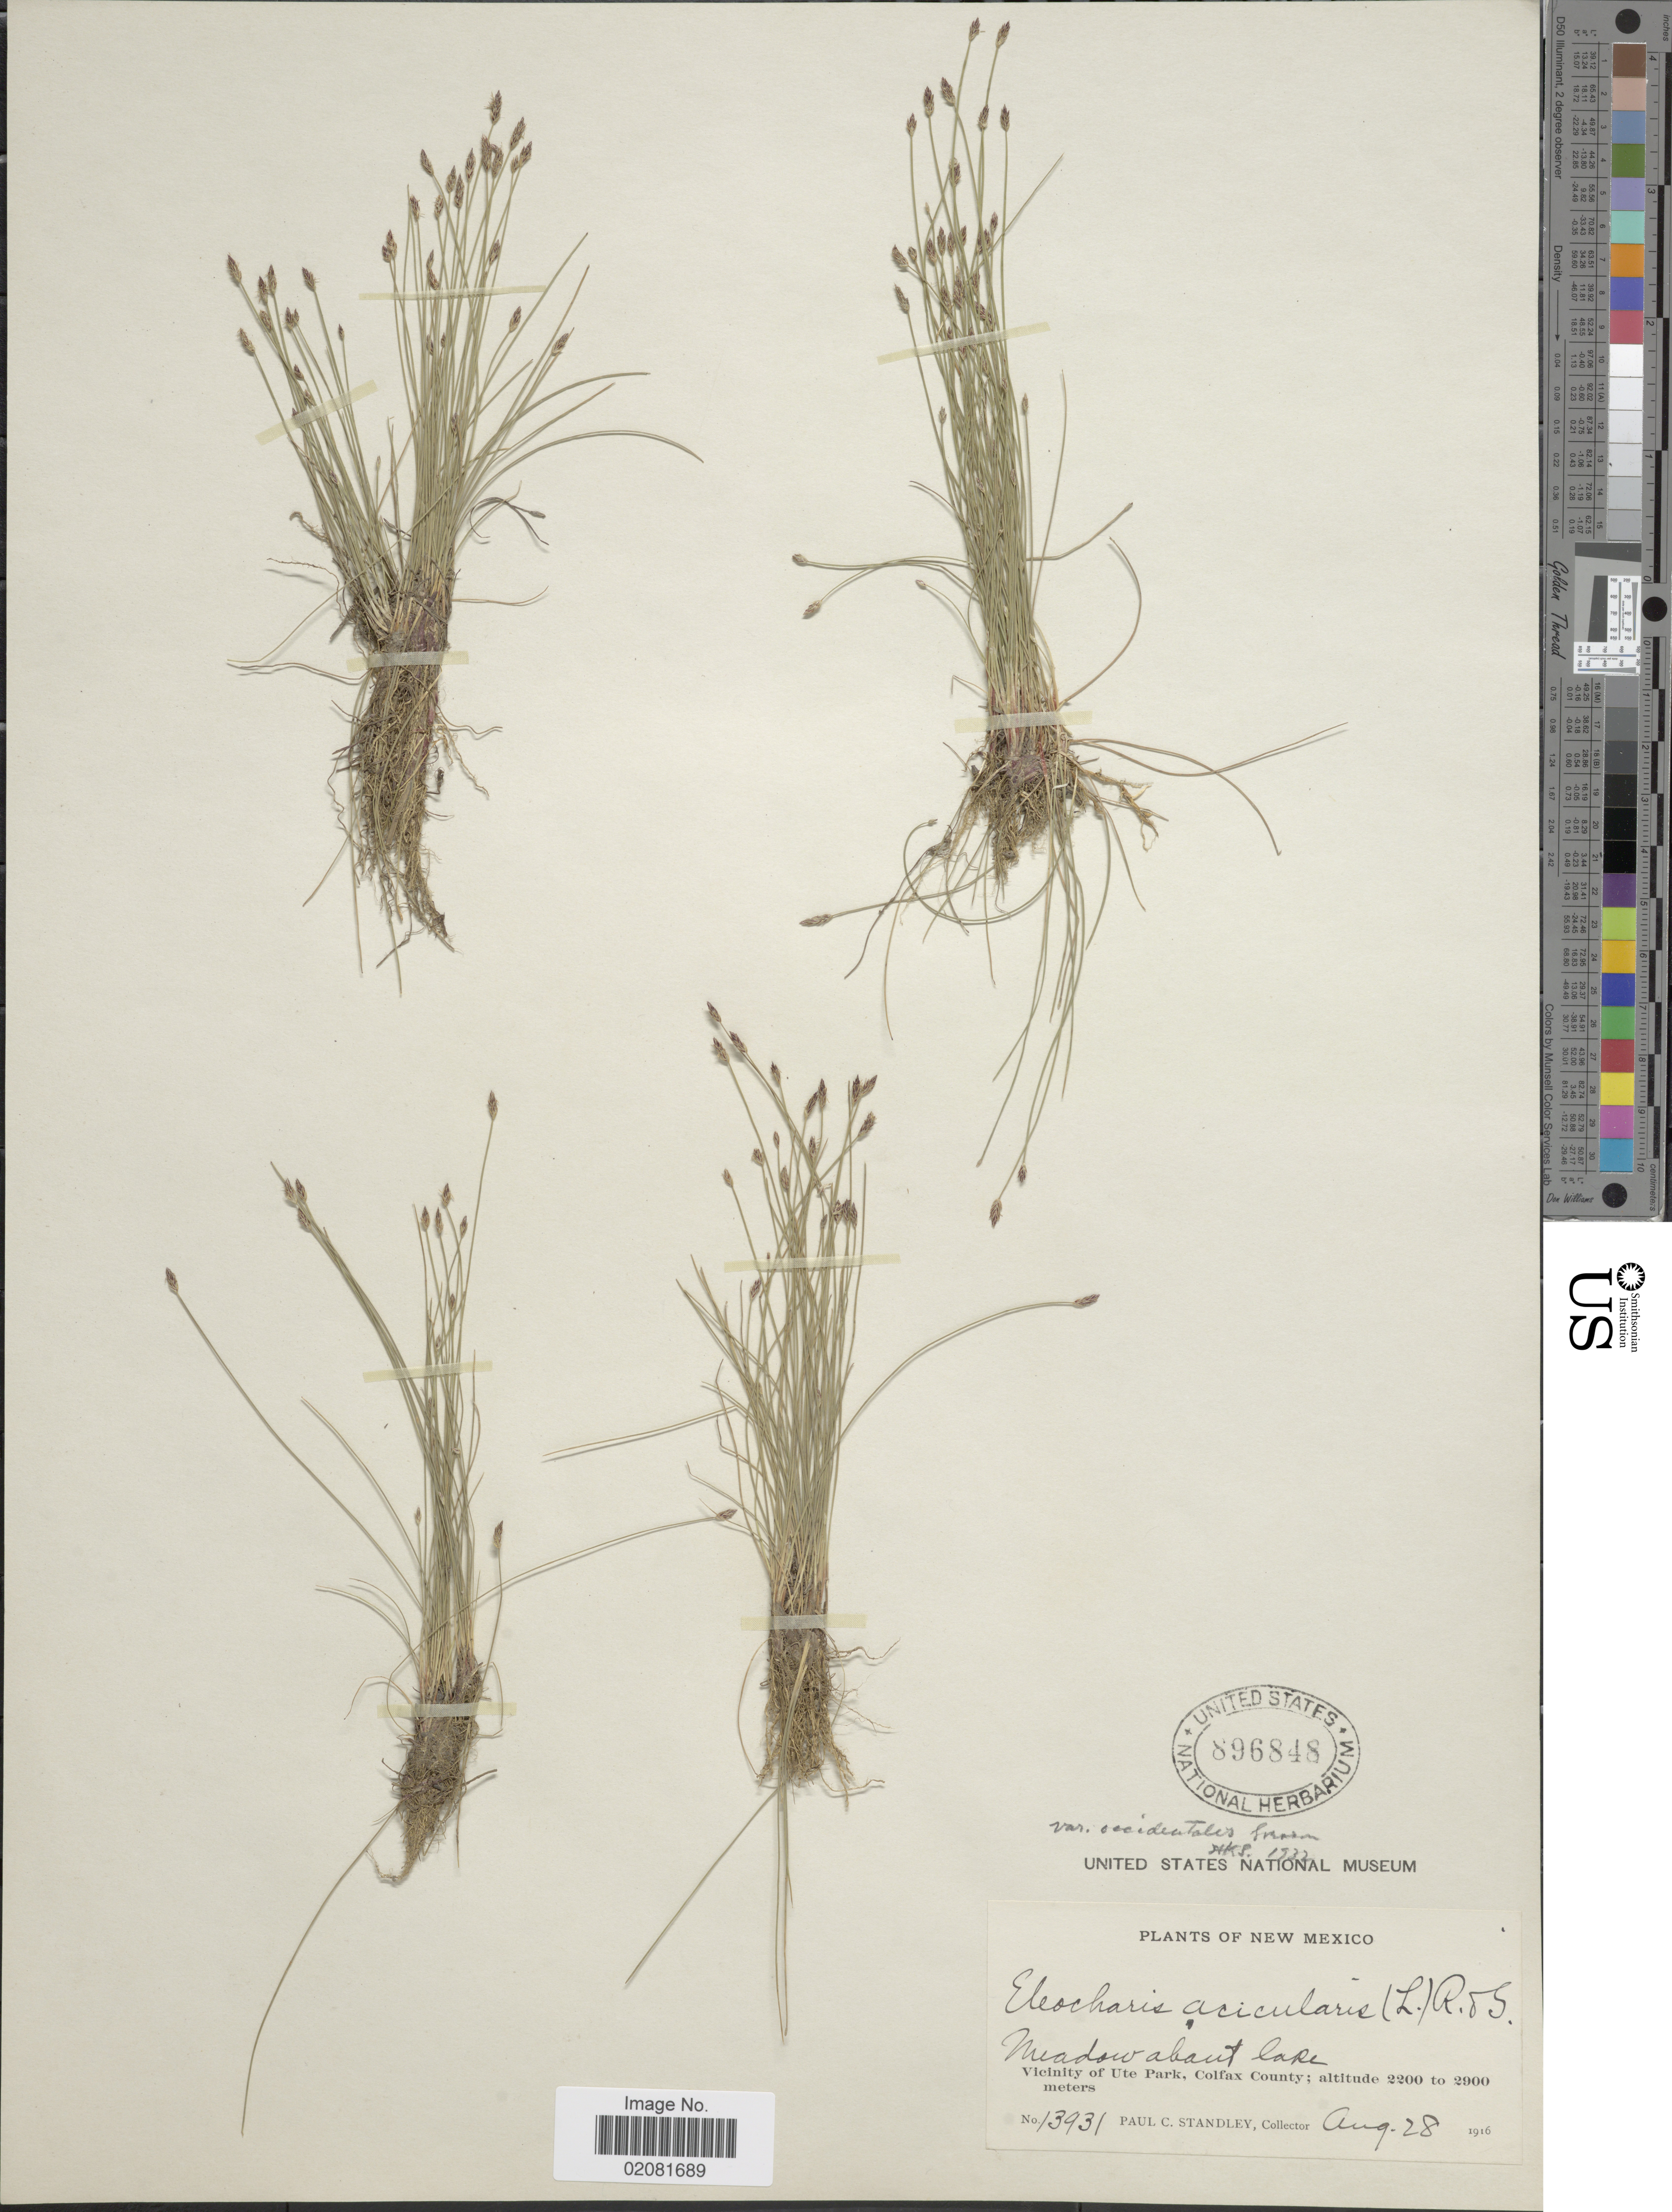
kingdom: Plantae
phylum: Tracheophyta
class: Liliopsida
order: Poales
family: Cyperaceae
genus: Eleocharis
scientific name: Eleocharis acicularis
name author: (L.) Roem. & Schult.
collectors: P. C. Standley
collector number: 13931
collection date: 1916-08-28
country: United States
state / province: New Mexico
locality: Meadow about lake. Vicinity of Ute Park, Colfax County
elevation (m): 2200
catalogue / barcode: US 896848